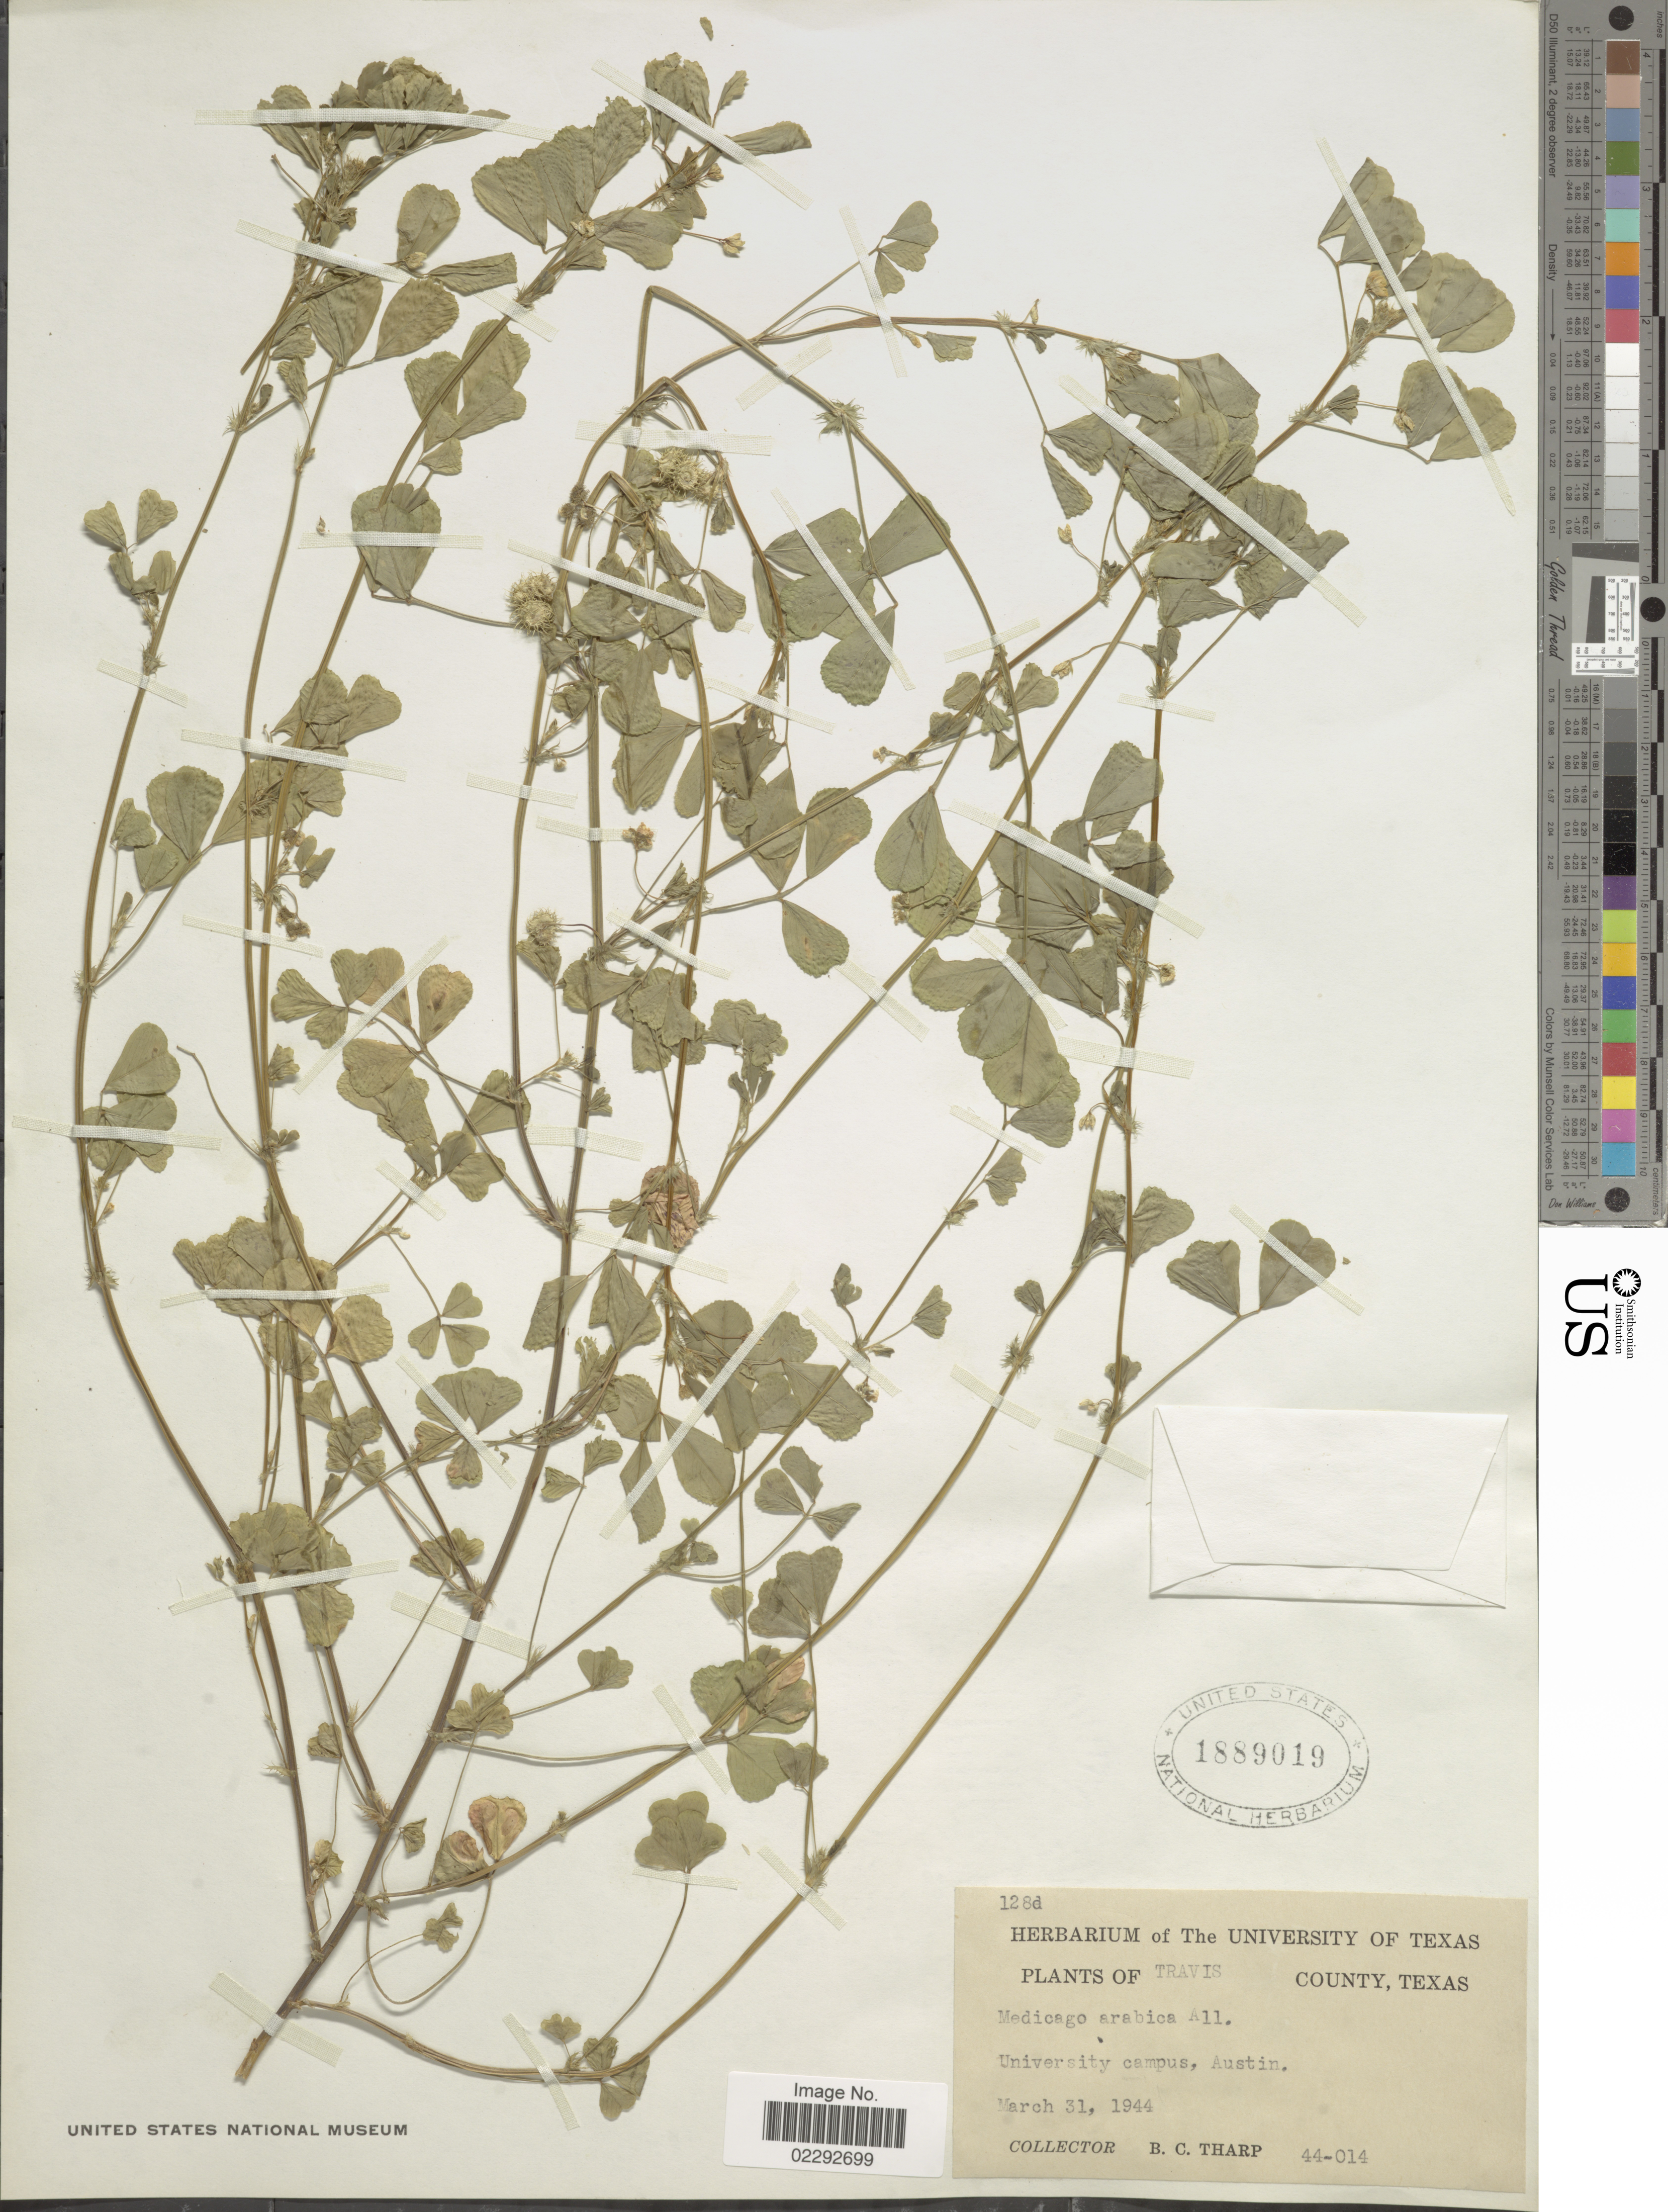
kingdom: Plantae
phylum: Tracheophyta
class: Magnoliopsida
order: Fabales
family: Fabaceae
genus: Medicago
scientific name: Medicago arabica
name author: (L.) Huds.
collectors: B. C. Tharp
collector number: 44-014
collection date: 1944-03-31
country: United States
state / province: Texas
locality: Travis County. University campus, Austin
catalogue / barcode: US 1889019